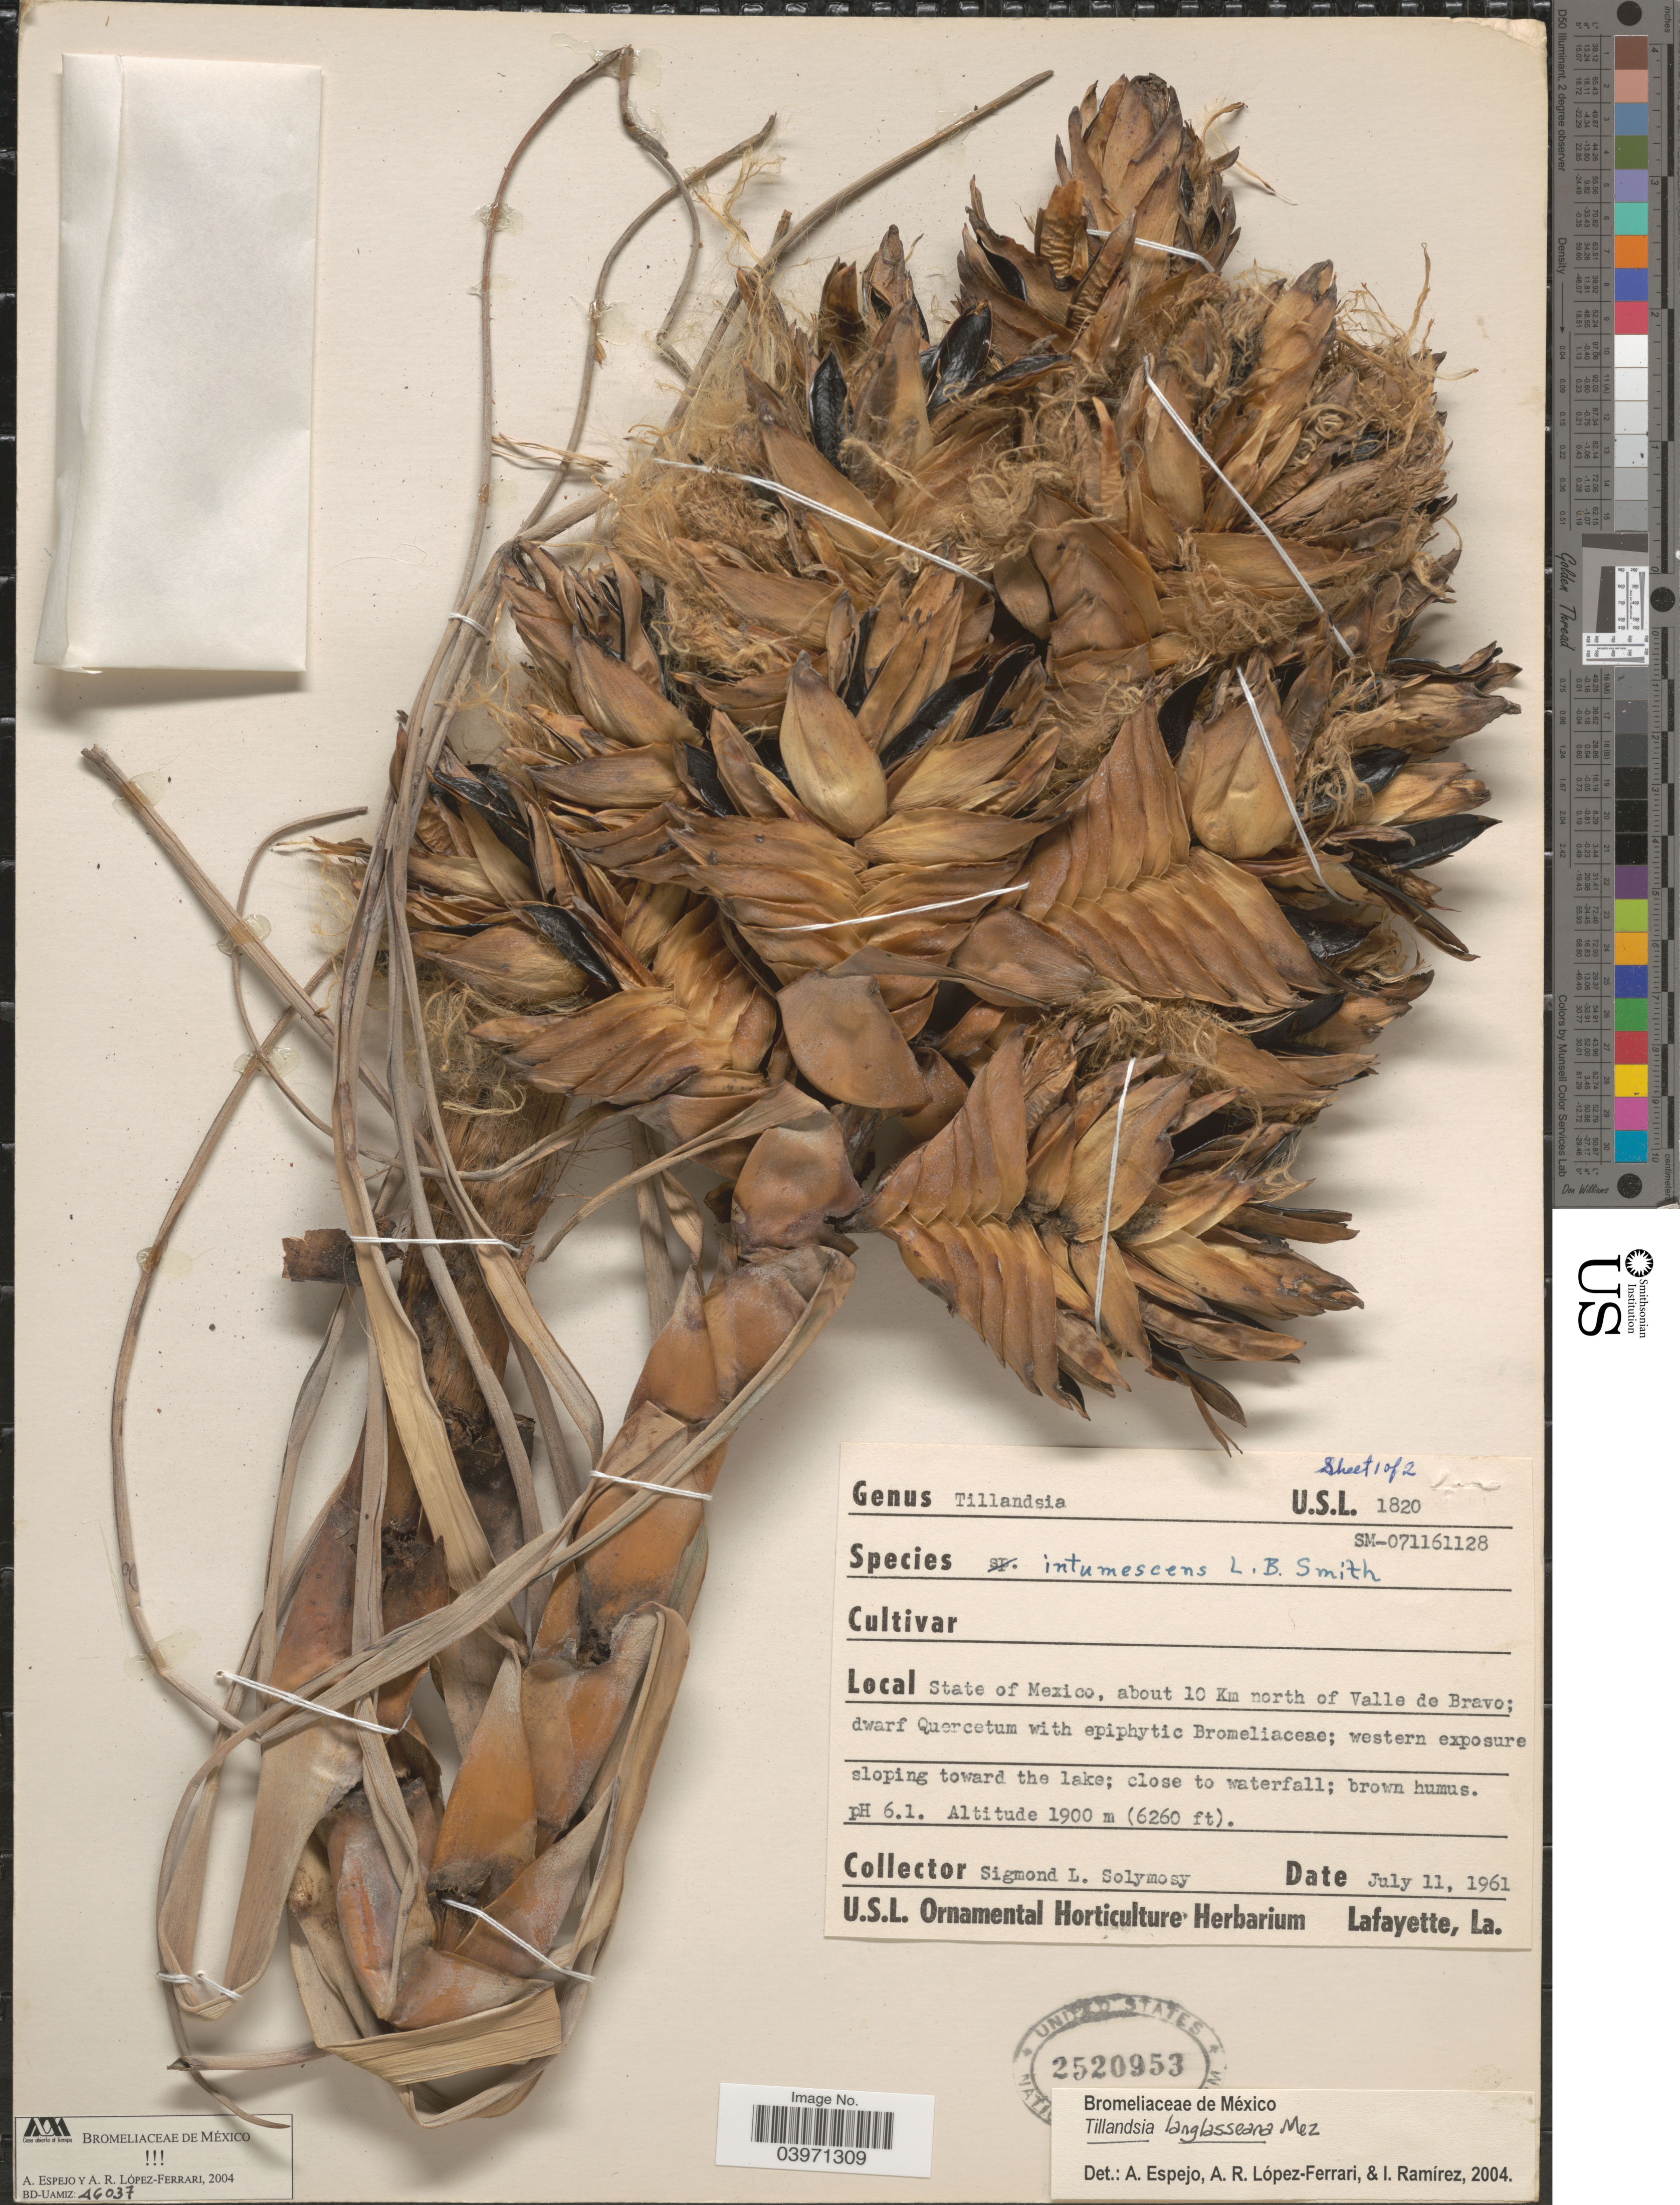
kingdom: Plantae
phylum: Tracheophyta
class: Liliopsida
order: Poales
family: Bromeliaceae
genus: Tillandsia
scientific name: Tillandsia langlasseana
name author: Mez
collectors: S. Solymosy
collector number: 1820/SM-071161128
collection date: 1961-07-11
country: Mexico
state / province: México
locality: About 10 Km north of Valle de Bravo; western exposure sloping toward the lake; close to waterfall.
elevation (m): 1900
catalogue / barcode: US 2520953